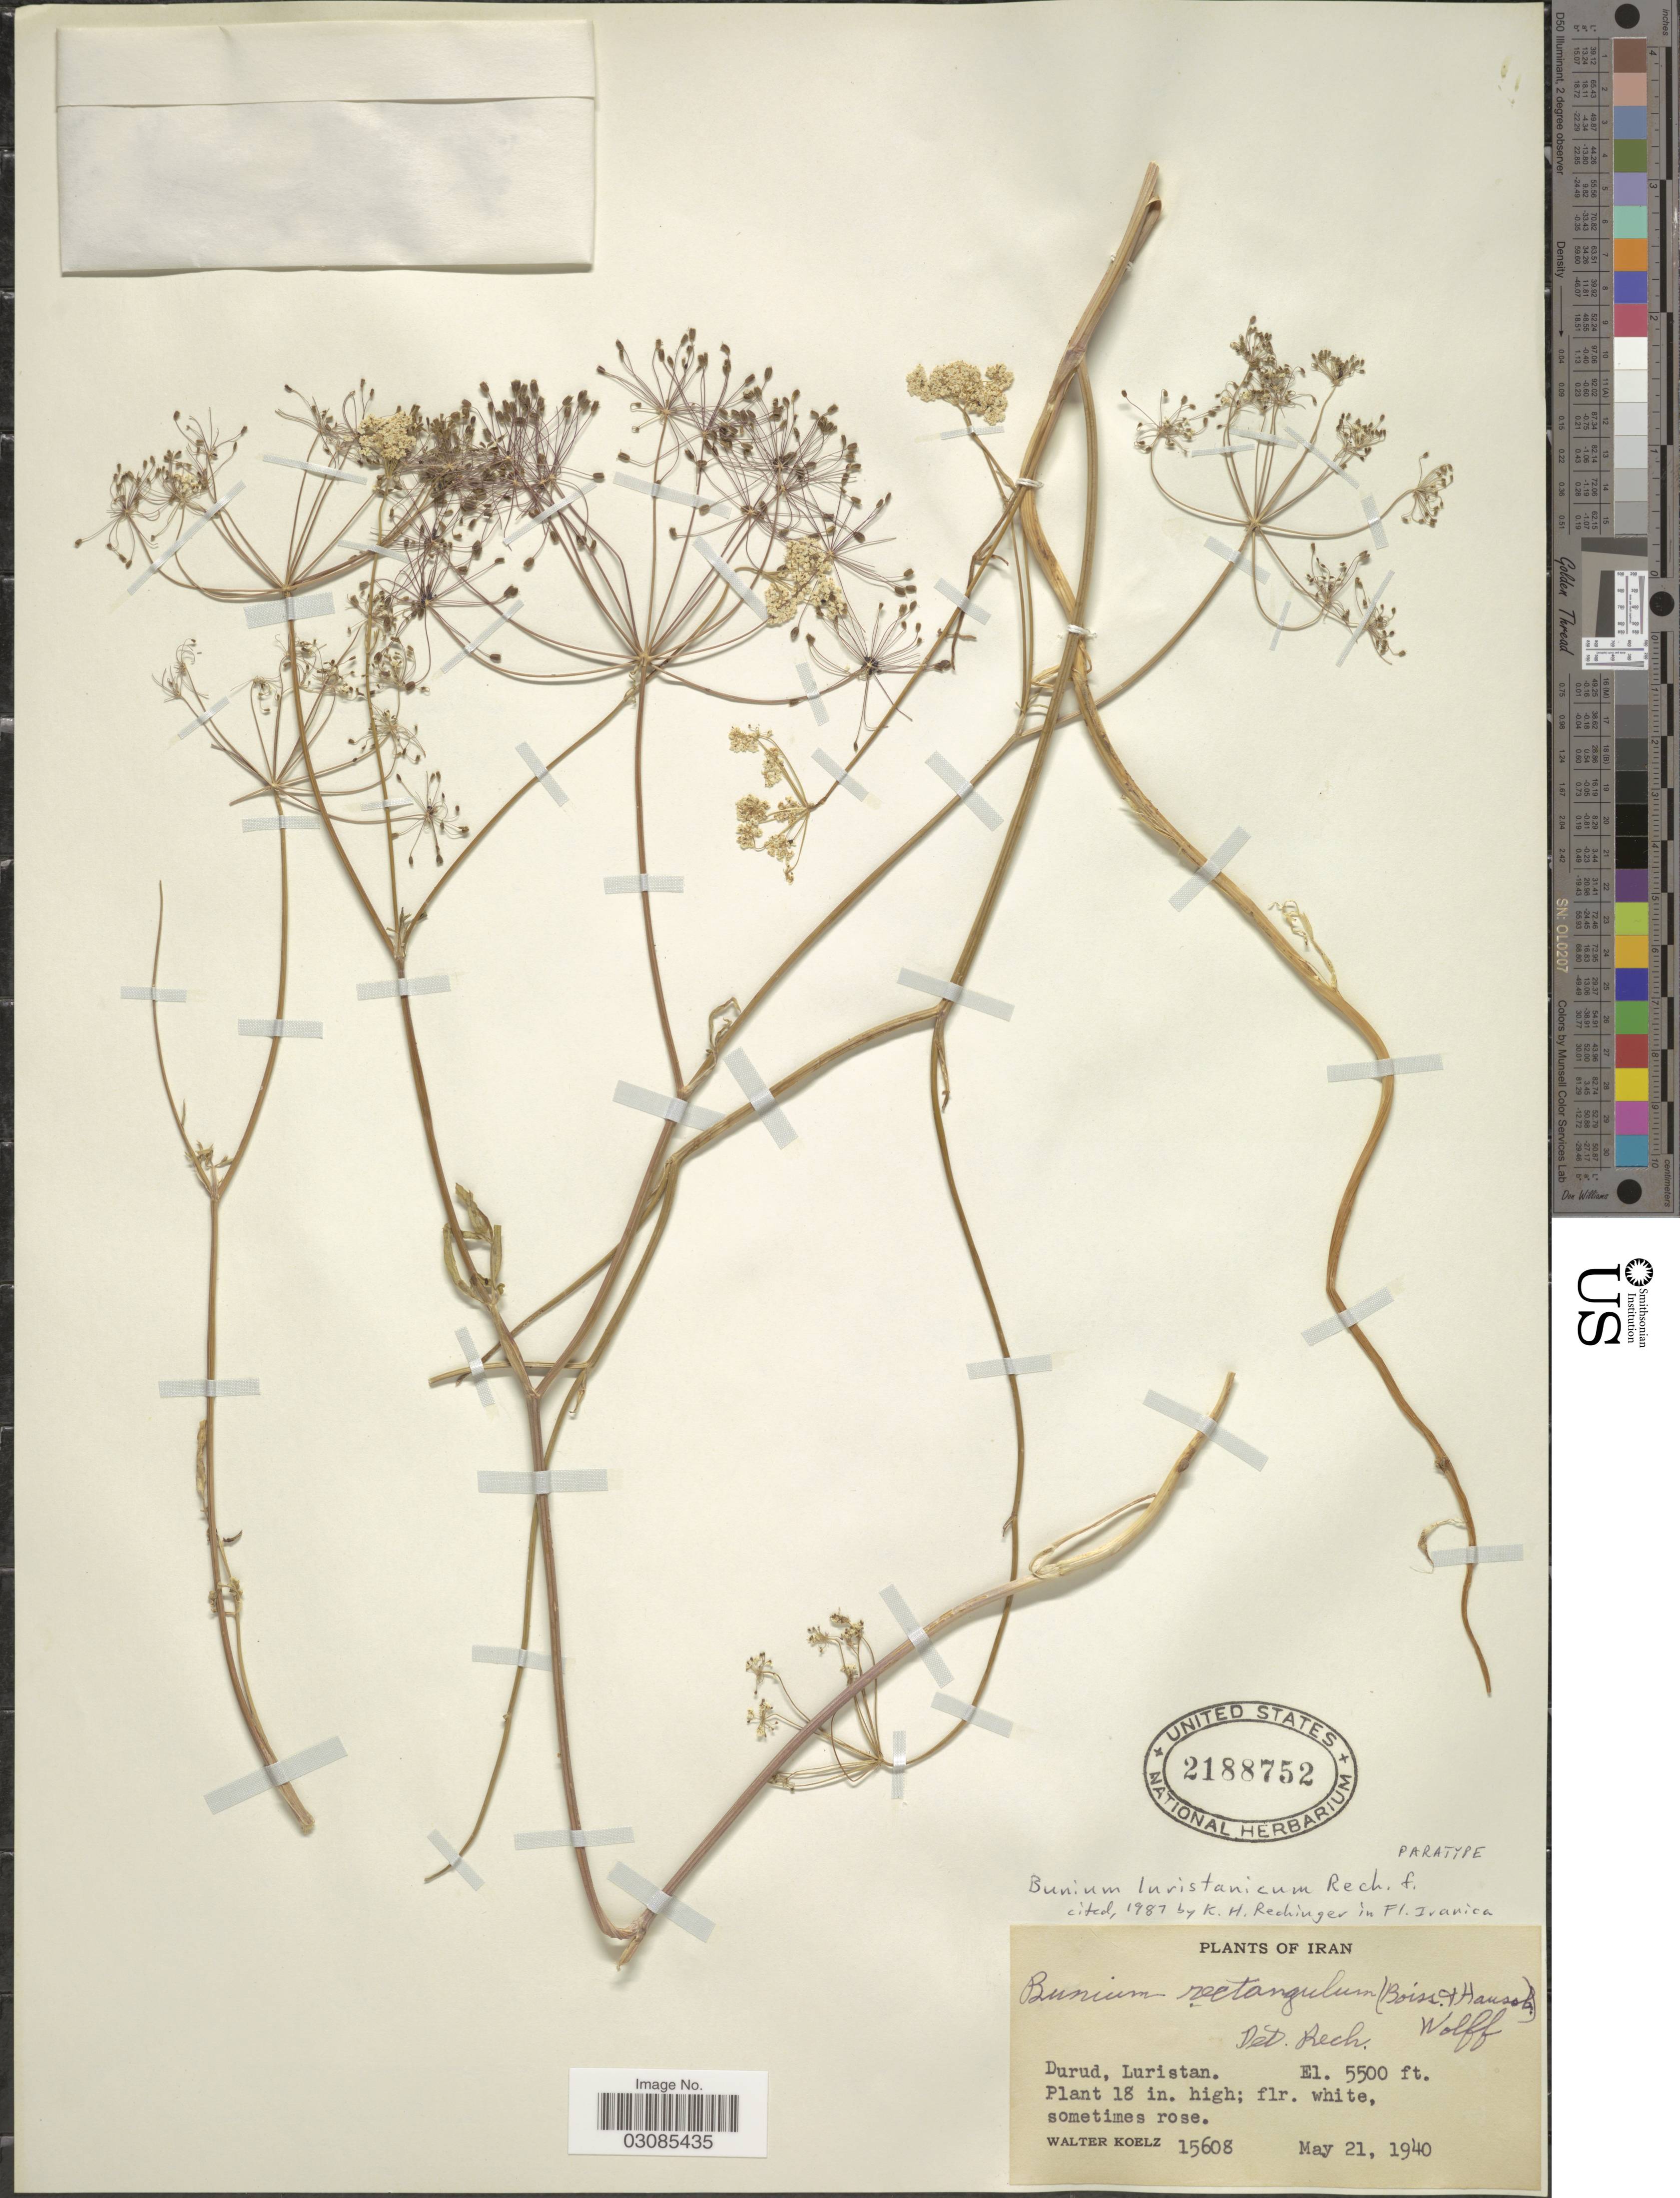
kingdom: Plantae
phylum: Tracheophyta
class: Magnoliopsida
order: Apiales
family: Apiaceae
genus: Bunium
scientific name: Bunium luristanicum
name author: Rech. f.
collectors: W. N. Koelz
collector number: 15608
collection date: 1940-05-21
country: Iran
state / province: Lorestan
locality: Durud, Luristan.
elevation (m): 1676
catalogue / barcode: US 2188752